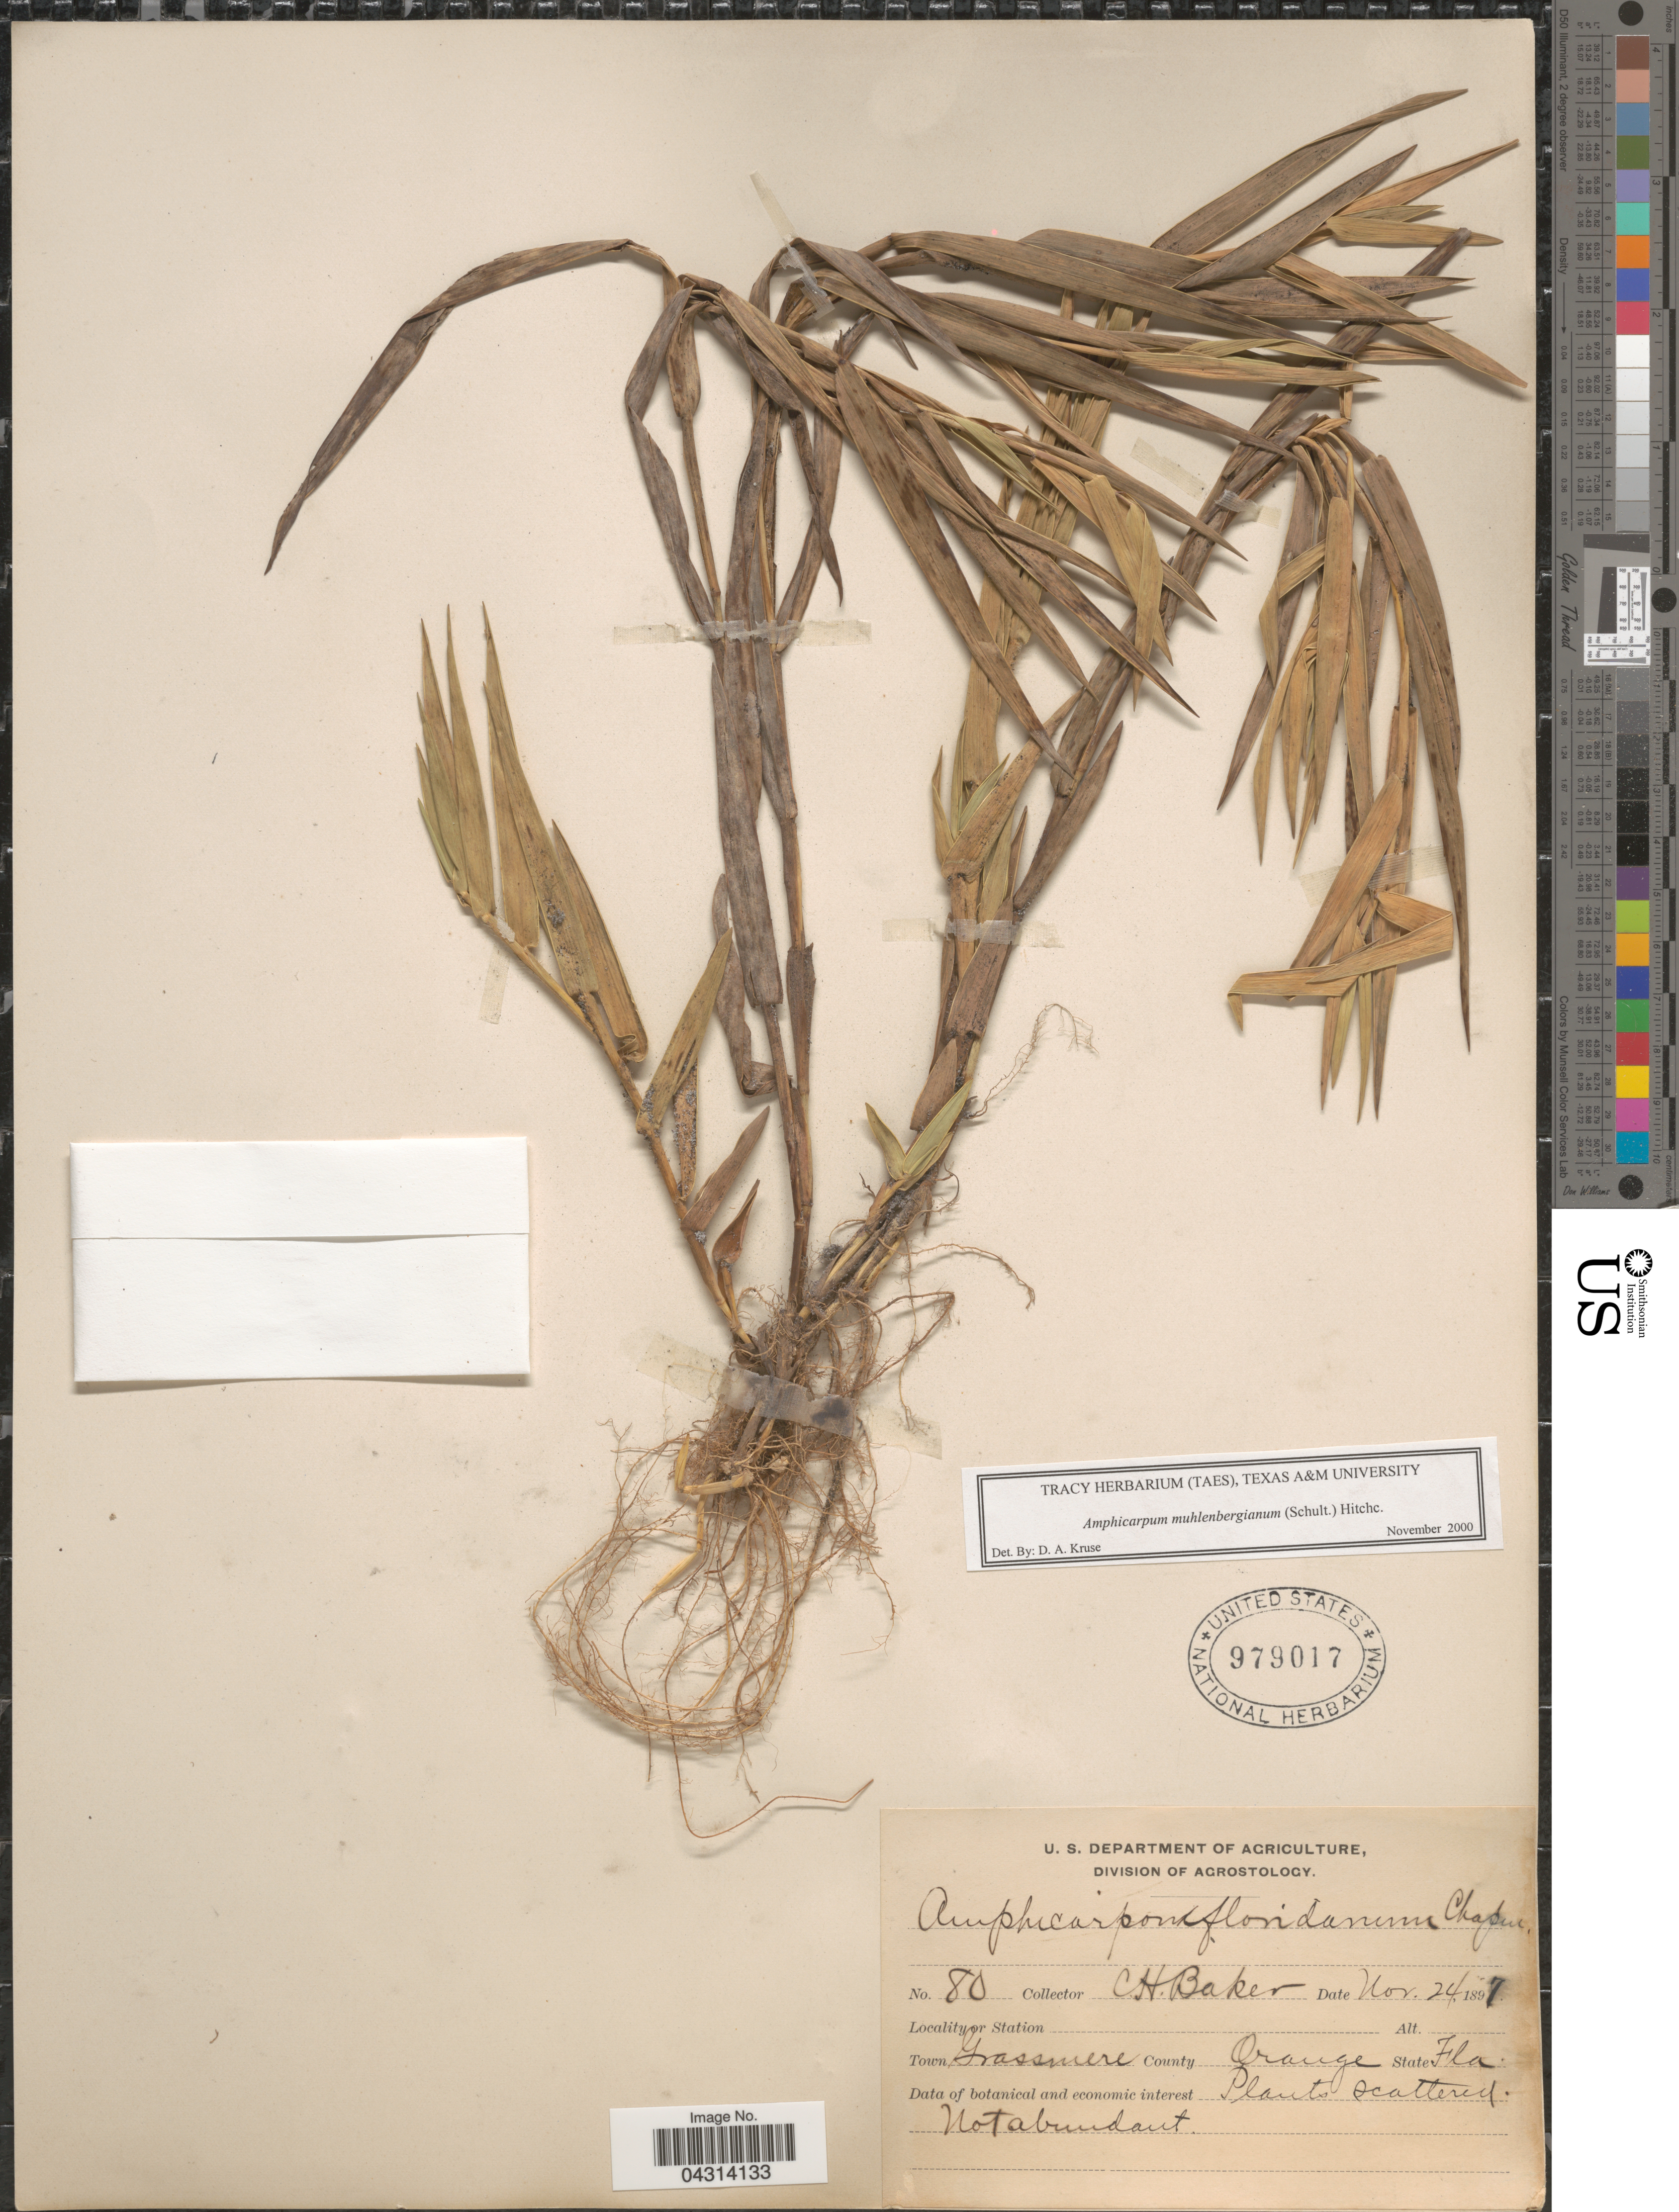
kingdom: Plantae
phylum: Tracheophyta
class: Liliopsida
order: Poales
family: Poaceae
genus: Amphicarpum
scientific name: Amphicarpum muhlenbergianum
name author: (Schult.) Hitchc.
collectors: C. H. Baker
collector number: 80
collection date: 1897-11-24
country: United States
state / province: Florida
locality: Town Grassmere. County Orange.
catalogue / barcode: US 979017